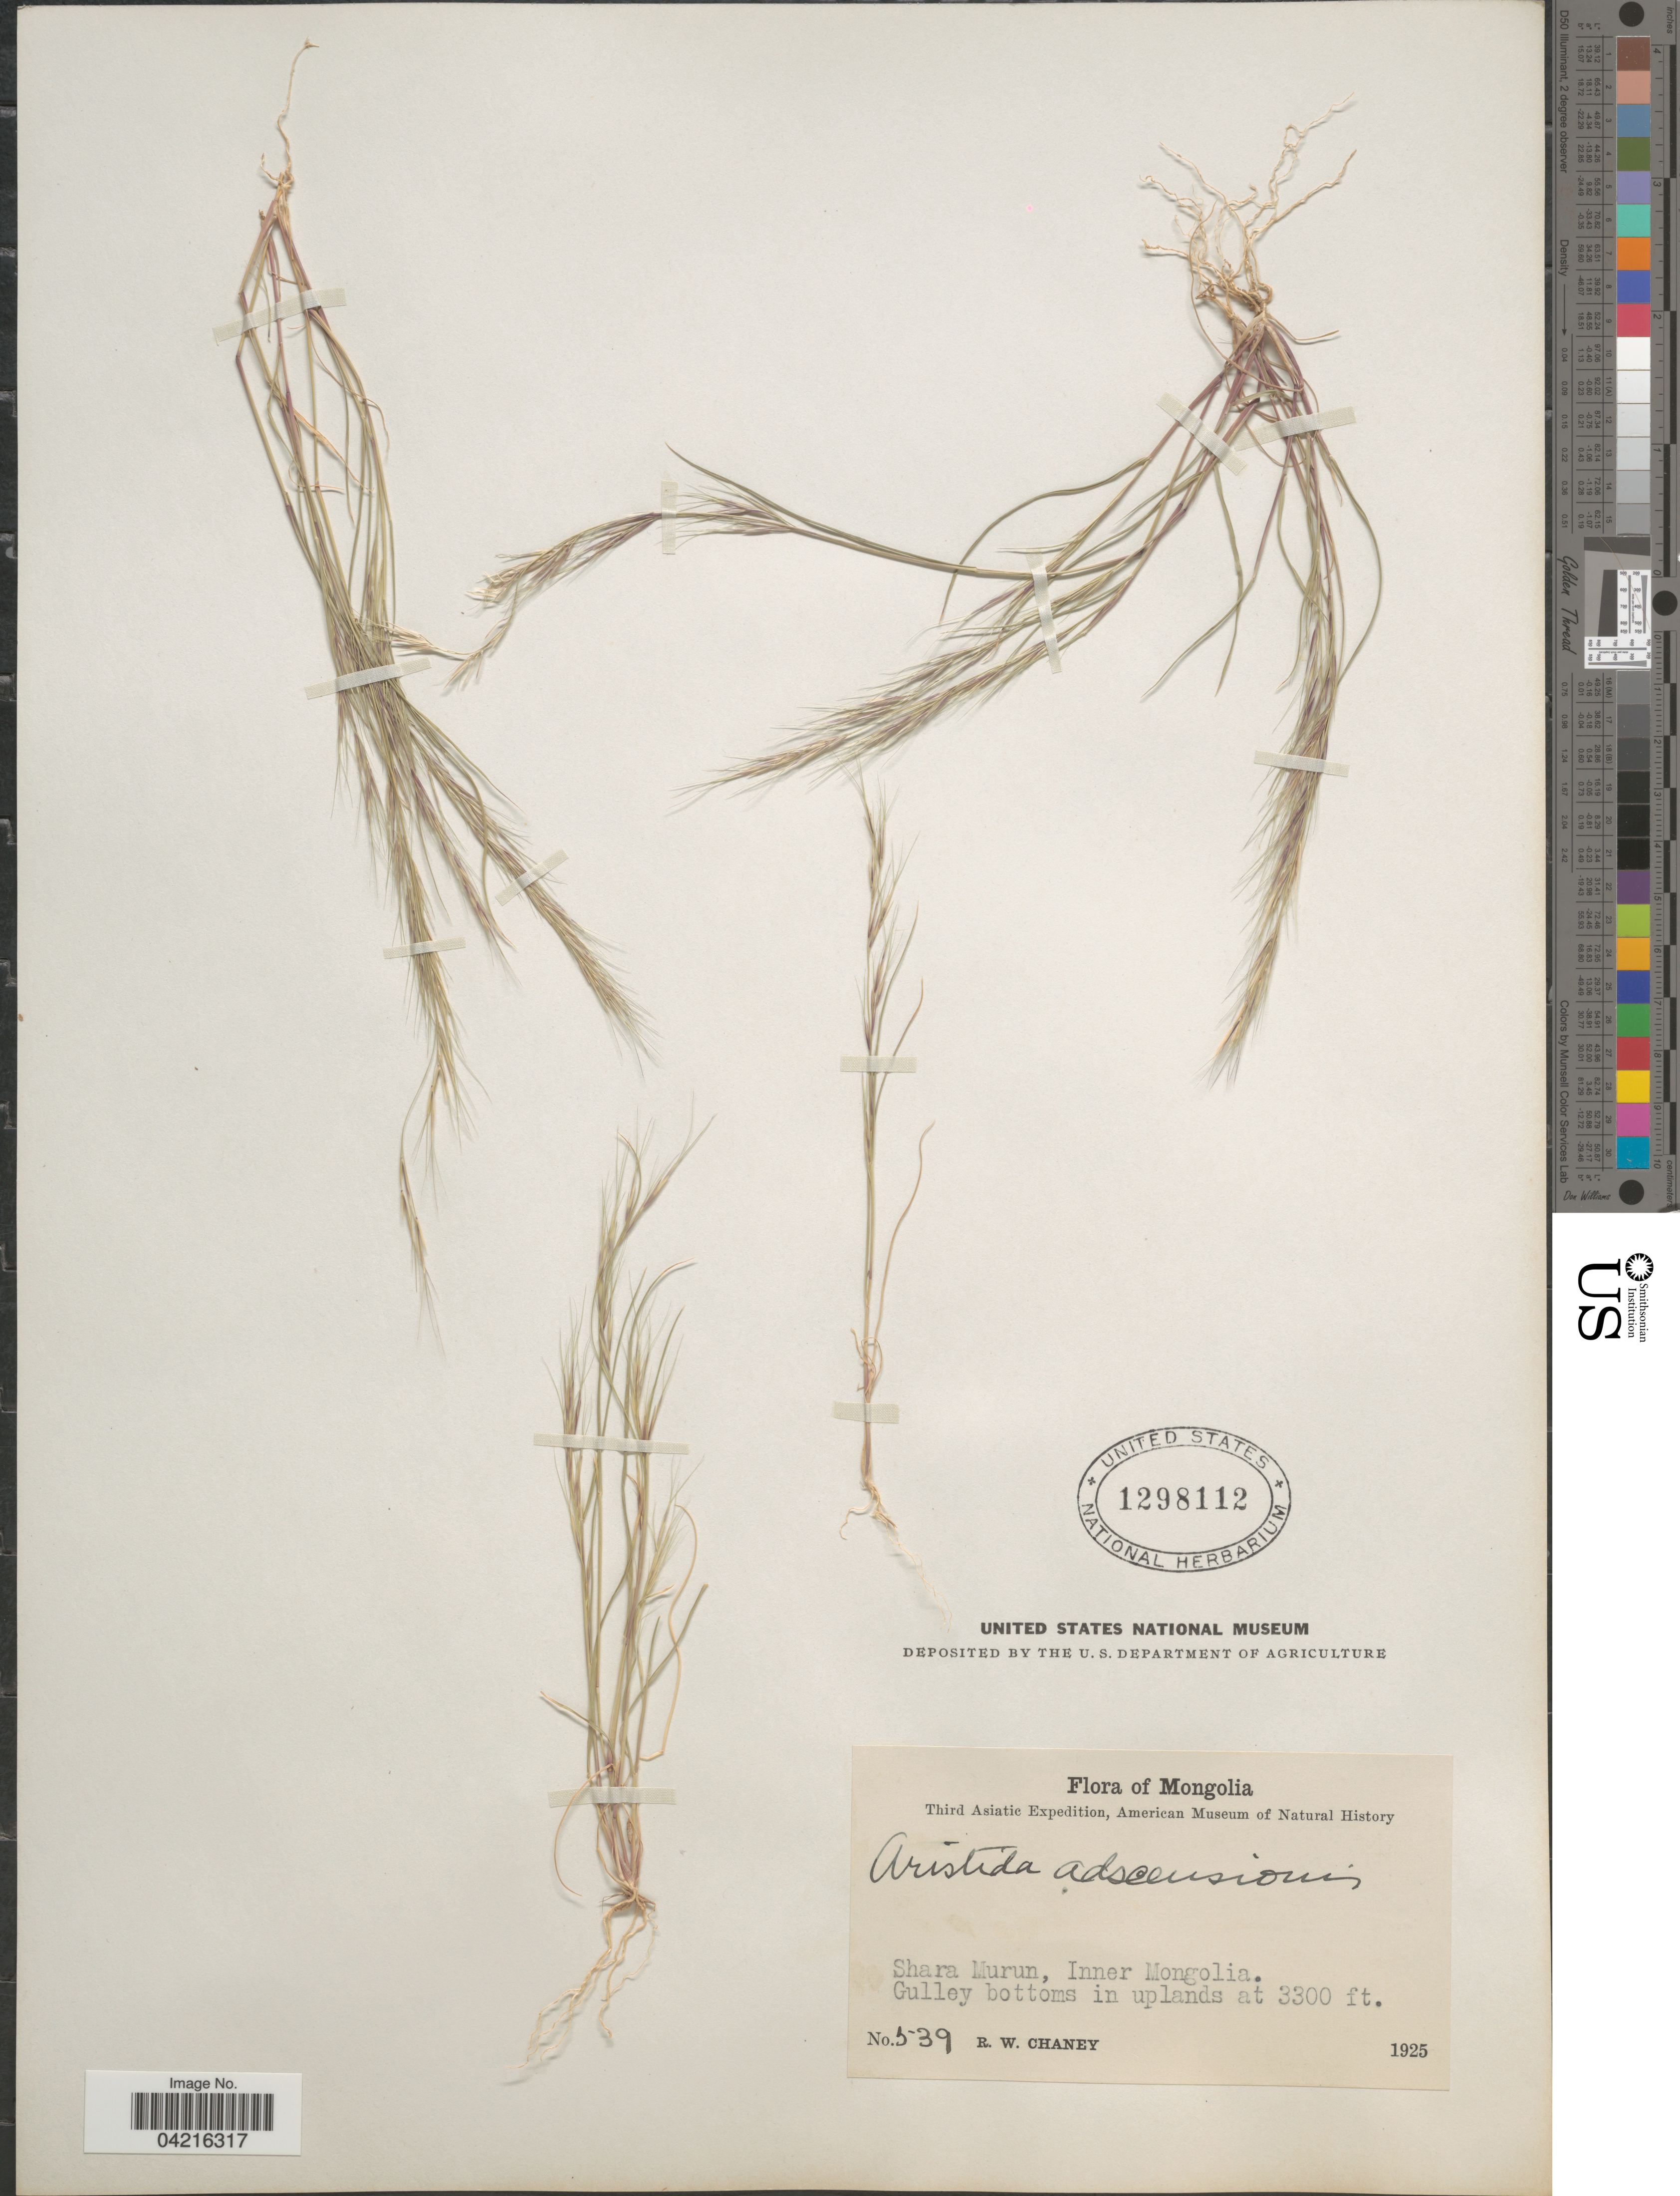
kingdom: Plantae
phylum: Tracheophyta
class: Liliopsida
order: Poales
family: Poaceae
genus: Aristida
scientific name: Aristida adscensionis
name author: L.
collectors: R. Chaney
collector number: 539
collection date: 1925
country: China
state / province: Nei Monggol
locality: Third Asiatic Expedition, American Museum of Natural History. Shara Murun, Inner Mongolia. Gulley bottoms in uplands.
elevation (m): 1006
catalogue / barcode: US 1298112